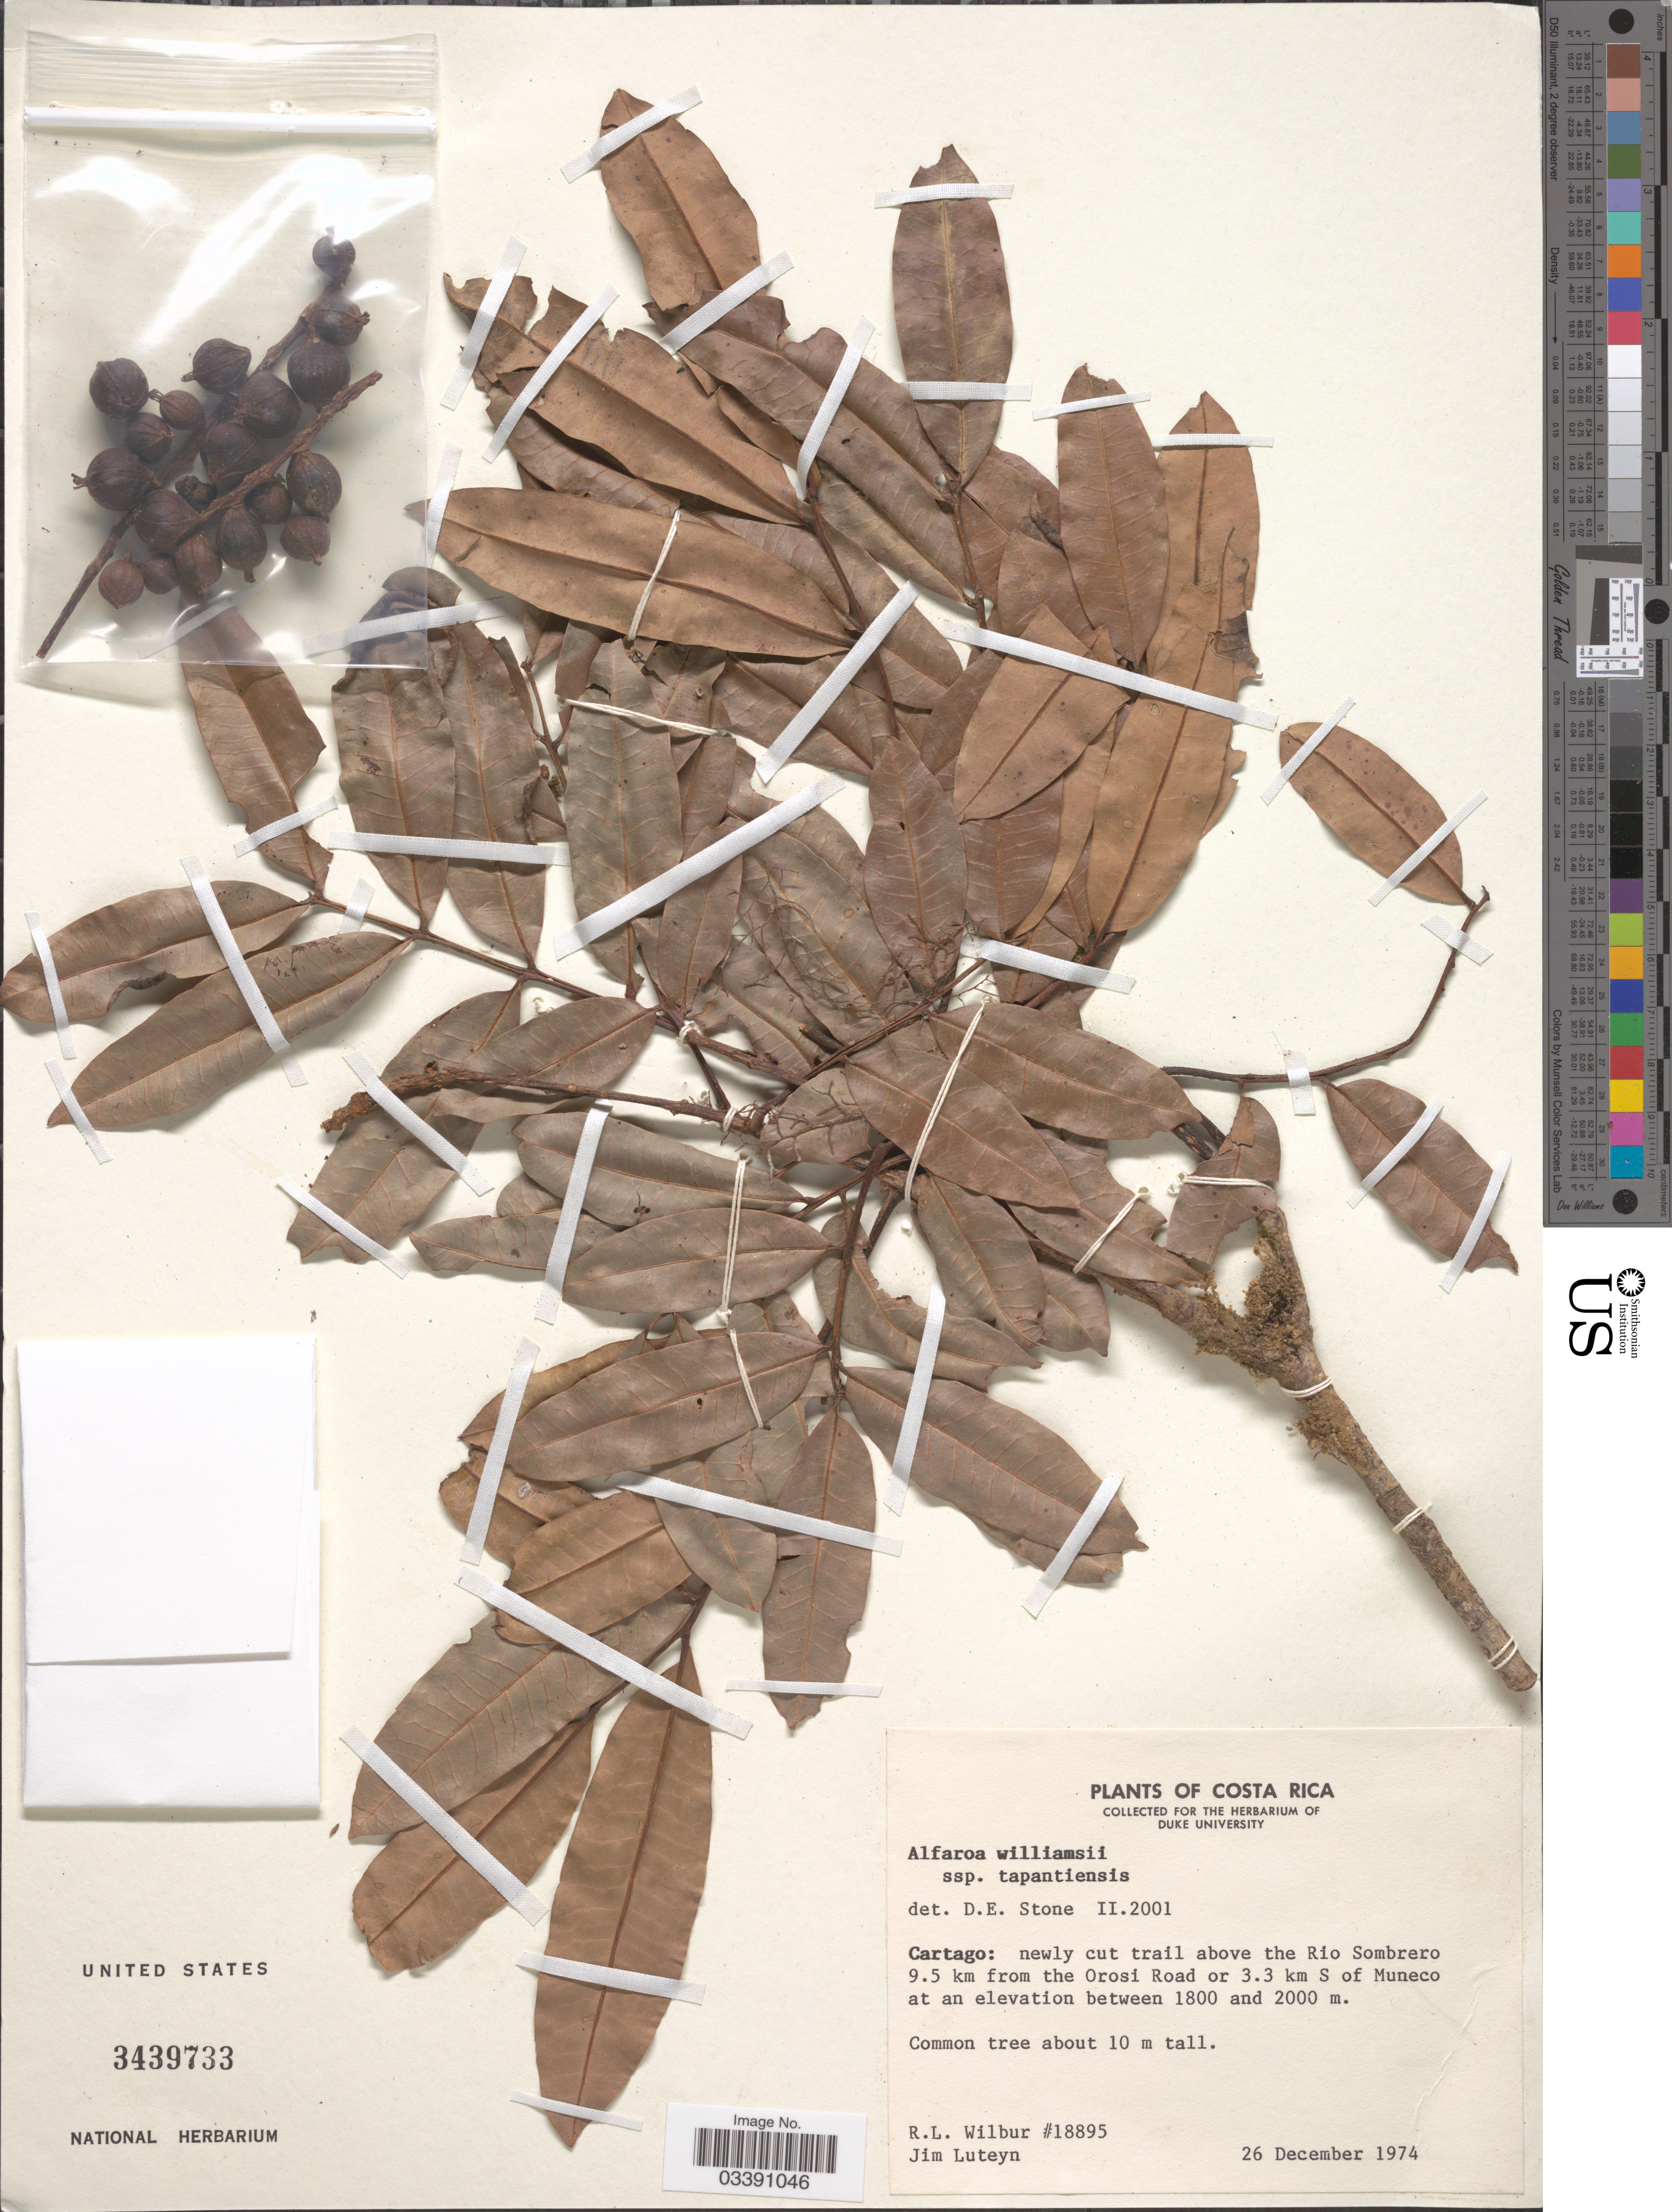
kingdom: Plantae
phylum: Tracheophyta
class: Magnoliopsida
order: Fagales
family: Juglandaceae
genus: Alfaroa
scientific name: Alfaroa williamsii subsp. tapantiensis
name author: D.E Stone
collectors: R. L. Wilbur & J. Luteyn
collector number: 18895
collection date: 1974-12-26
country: Costa Rica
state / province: Cartago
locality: Newly cut trail above the Rio Sombrero 9.5 km from the Orosi Road or 3.3 km S of Muneco.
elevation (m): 1800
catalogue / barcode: US 3439733